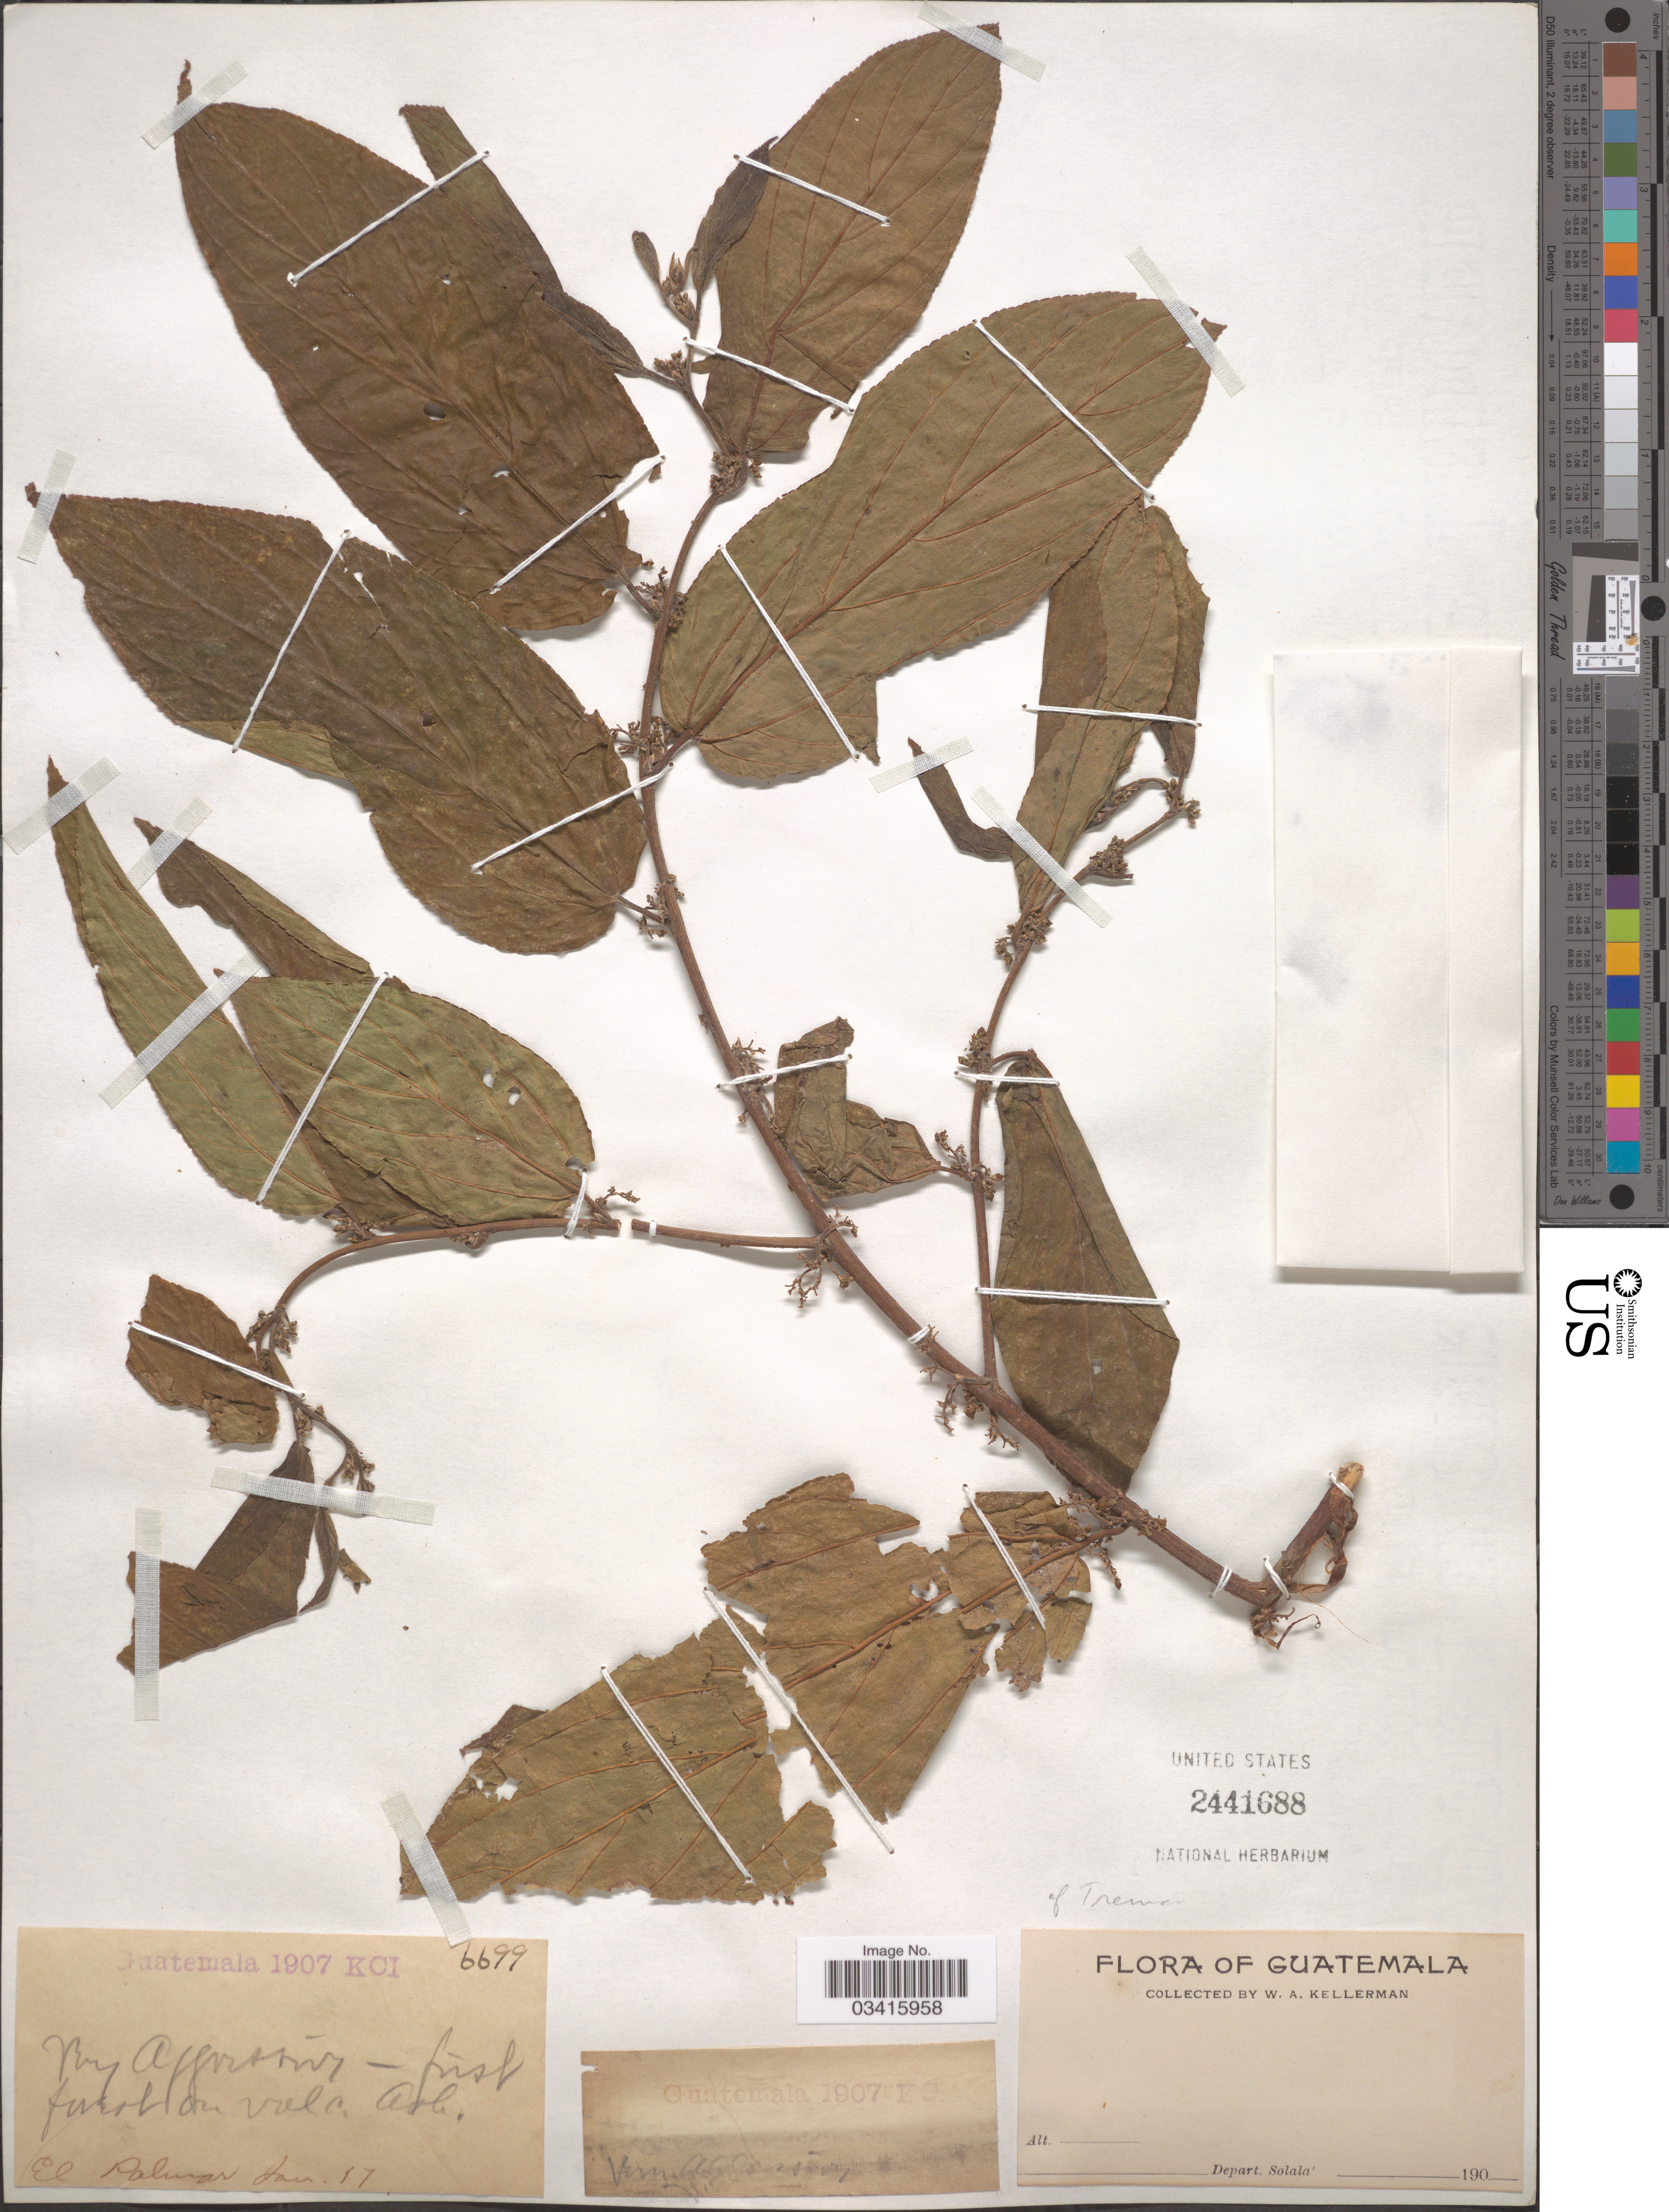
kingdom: Plantae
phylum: Tracheophyta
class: Magnoliopsida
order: Rosales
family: Cannabaceae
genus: Trema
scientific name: Trema micranthum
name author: (L.) Blume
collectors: W. Kellerman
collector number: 6699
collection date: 1907-01-17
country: Guatemala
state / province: Sololá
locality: KCI, first forest on volc. Atl. El Palmar. Depart. Solala.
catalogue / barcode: US 2441688